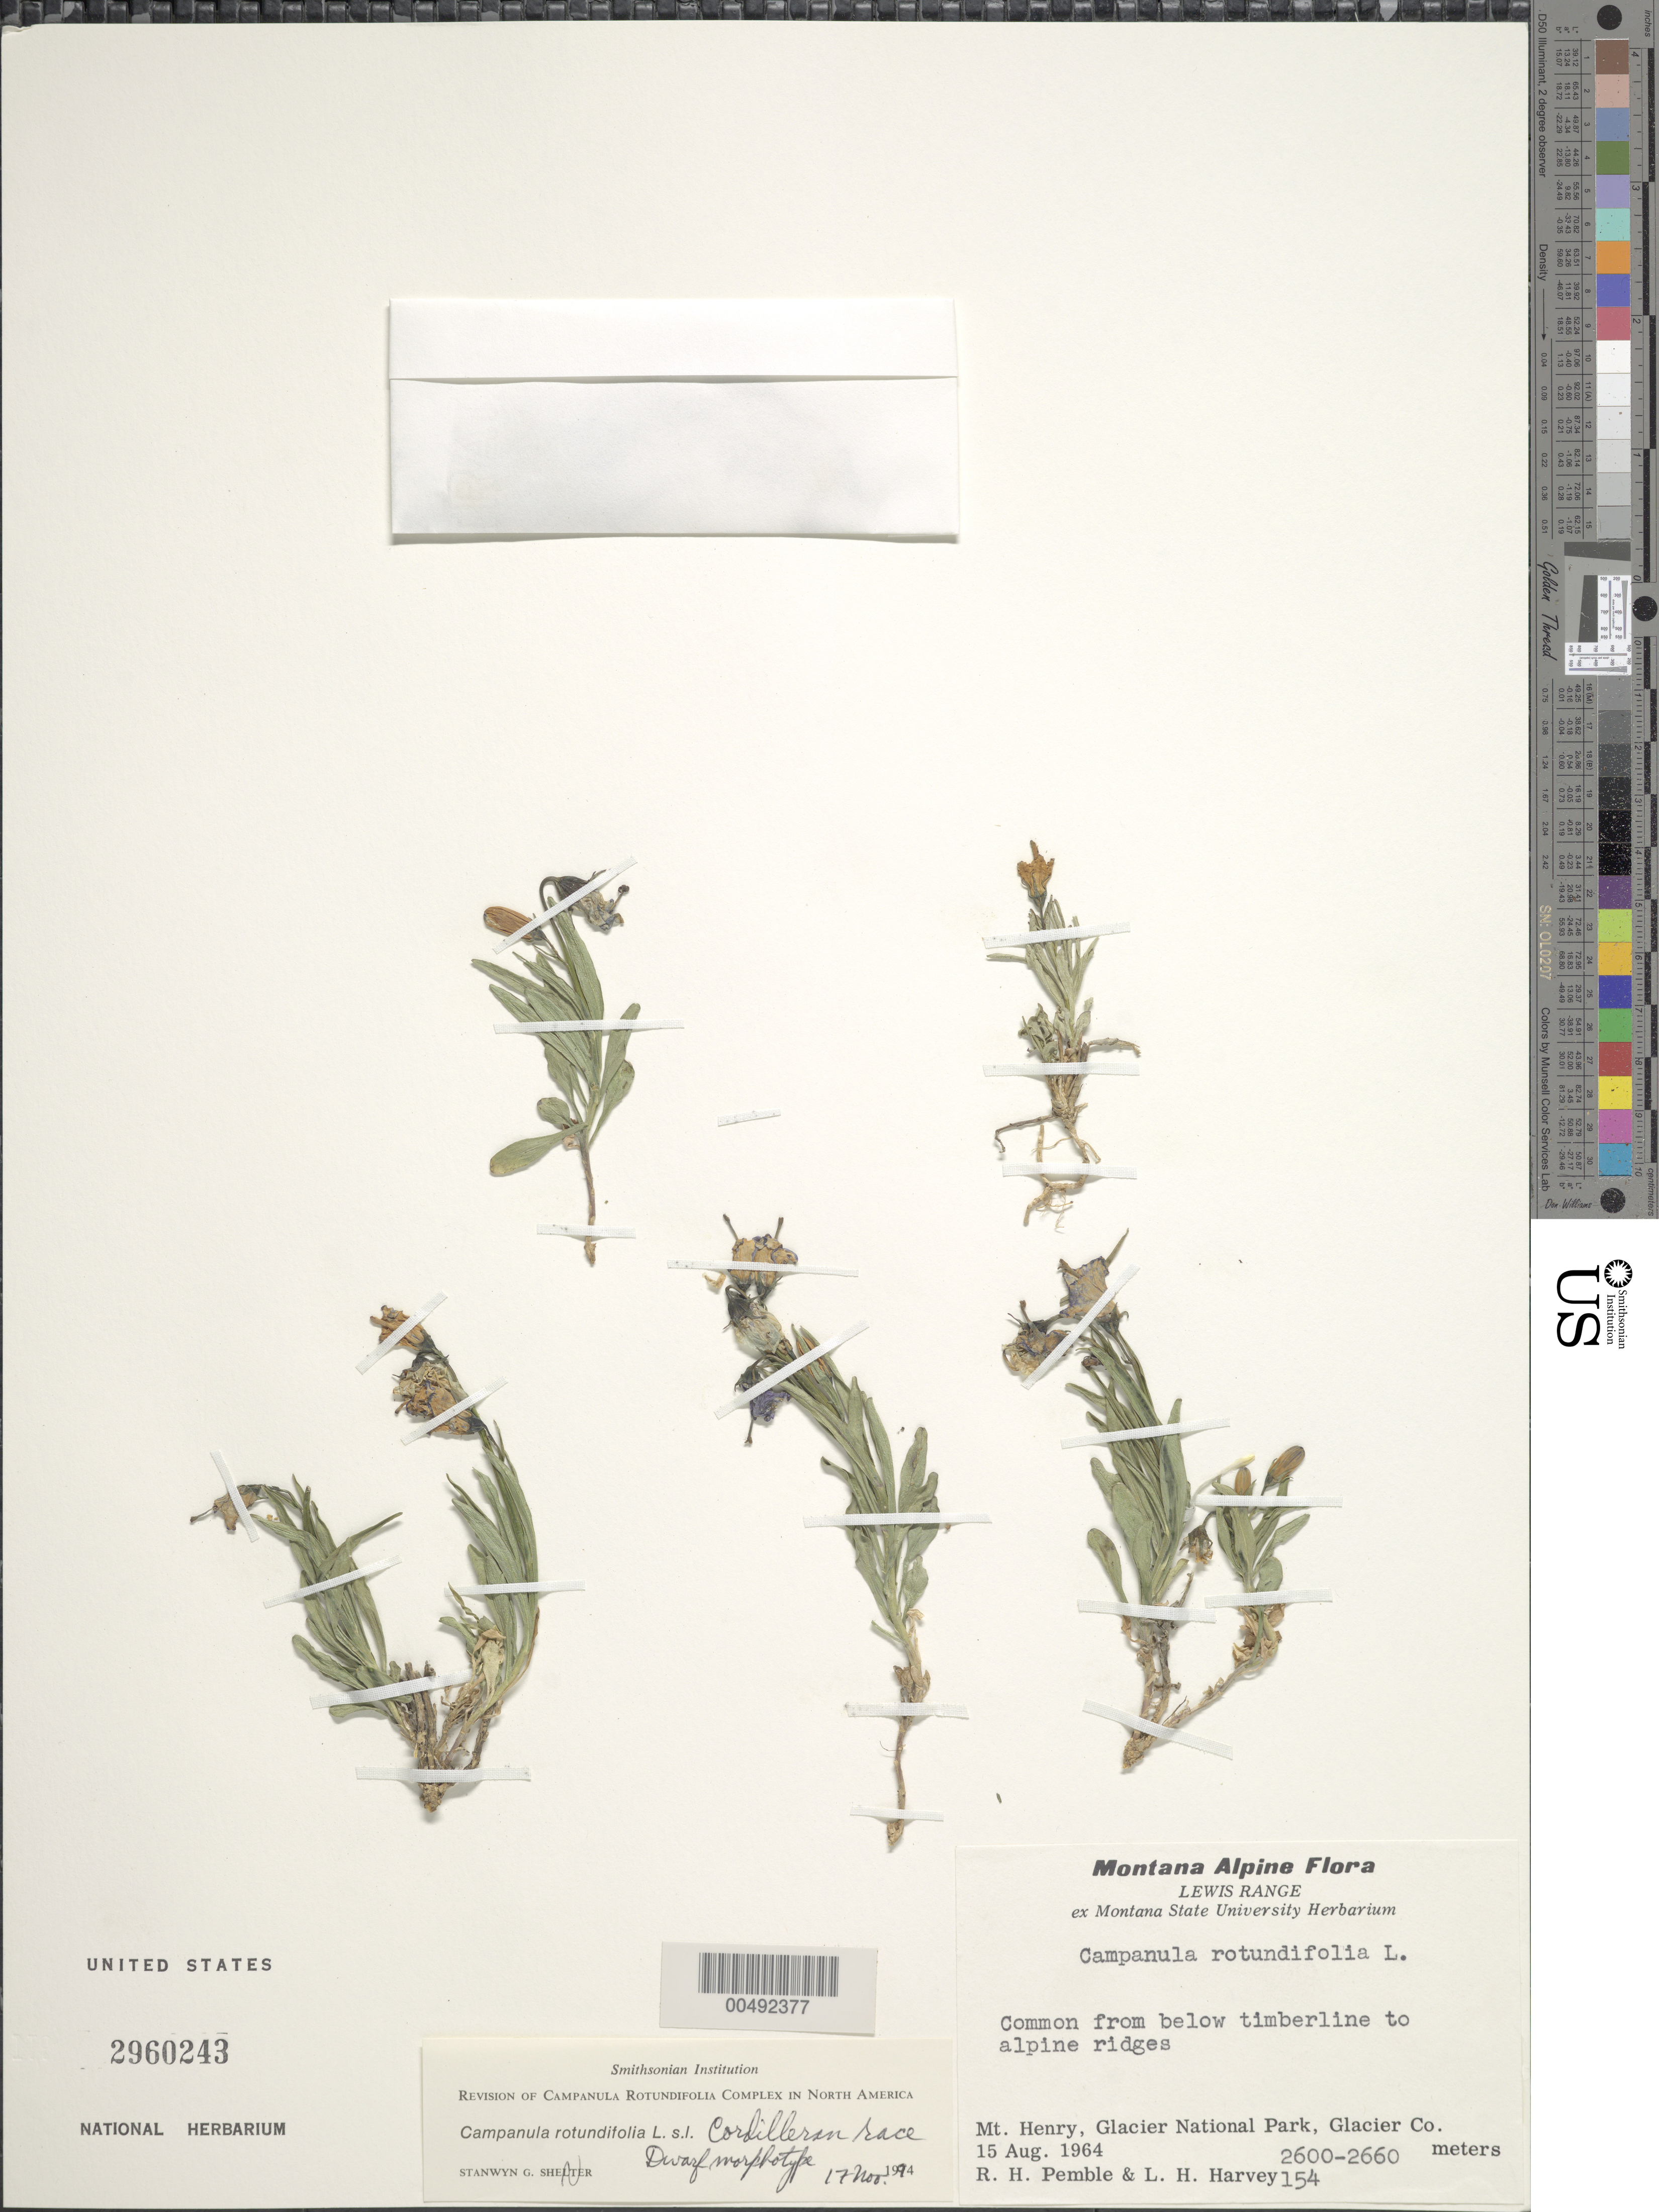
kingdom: Plantae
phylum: Tracheophyta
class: Magnoliopsida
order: Asterales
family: Campanulaceae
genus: Campanula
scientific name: Campanula rotundifolia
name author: L.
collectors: R. Pemble & L. H. Harvey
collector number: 154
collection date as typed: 15 Aug 1964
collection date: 1964-08-15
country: United States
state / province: Montana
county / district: Glacier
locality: Glacier National Park, Mt. Henry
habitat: common from below timberline to alpine ridges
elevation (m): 2600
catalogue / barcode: US 2960243